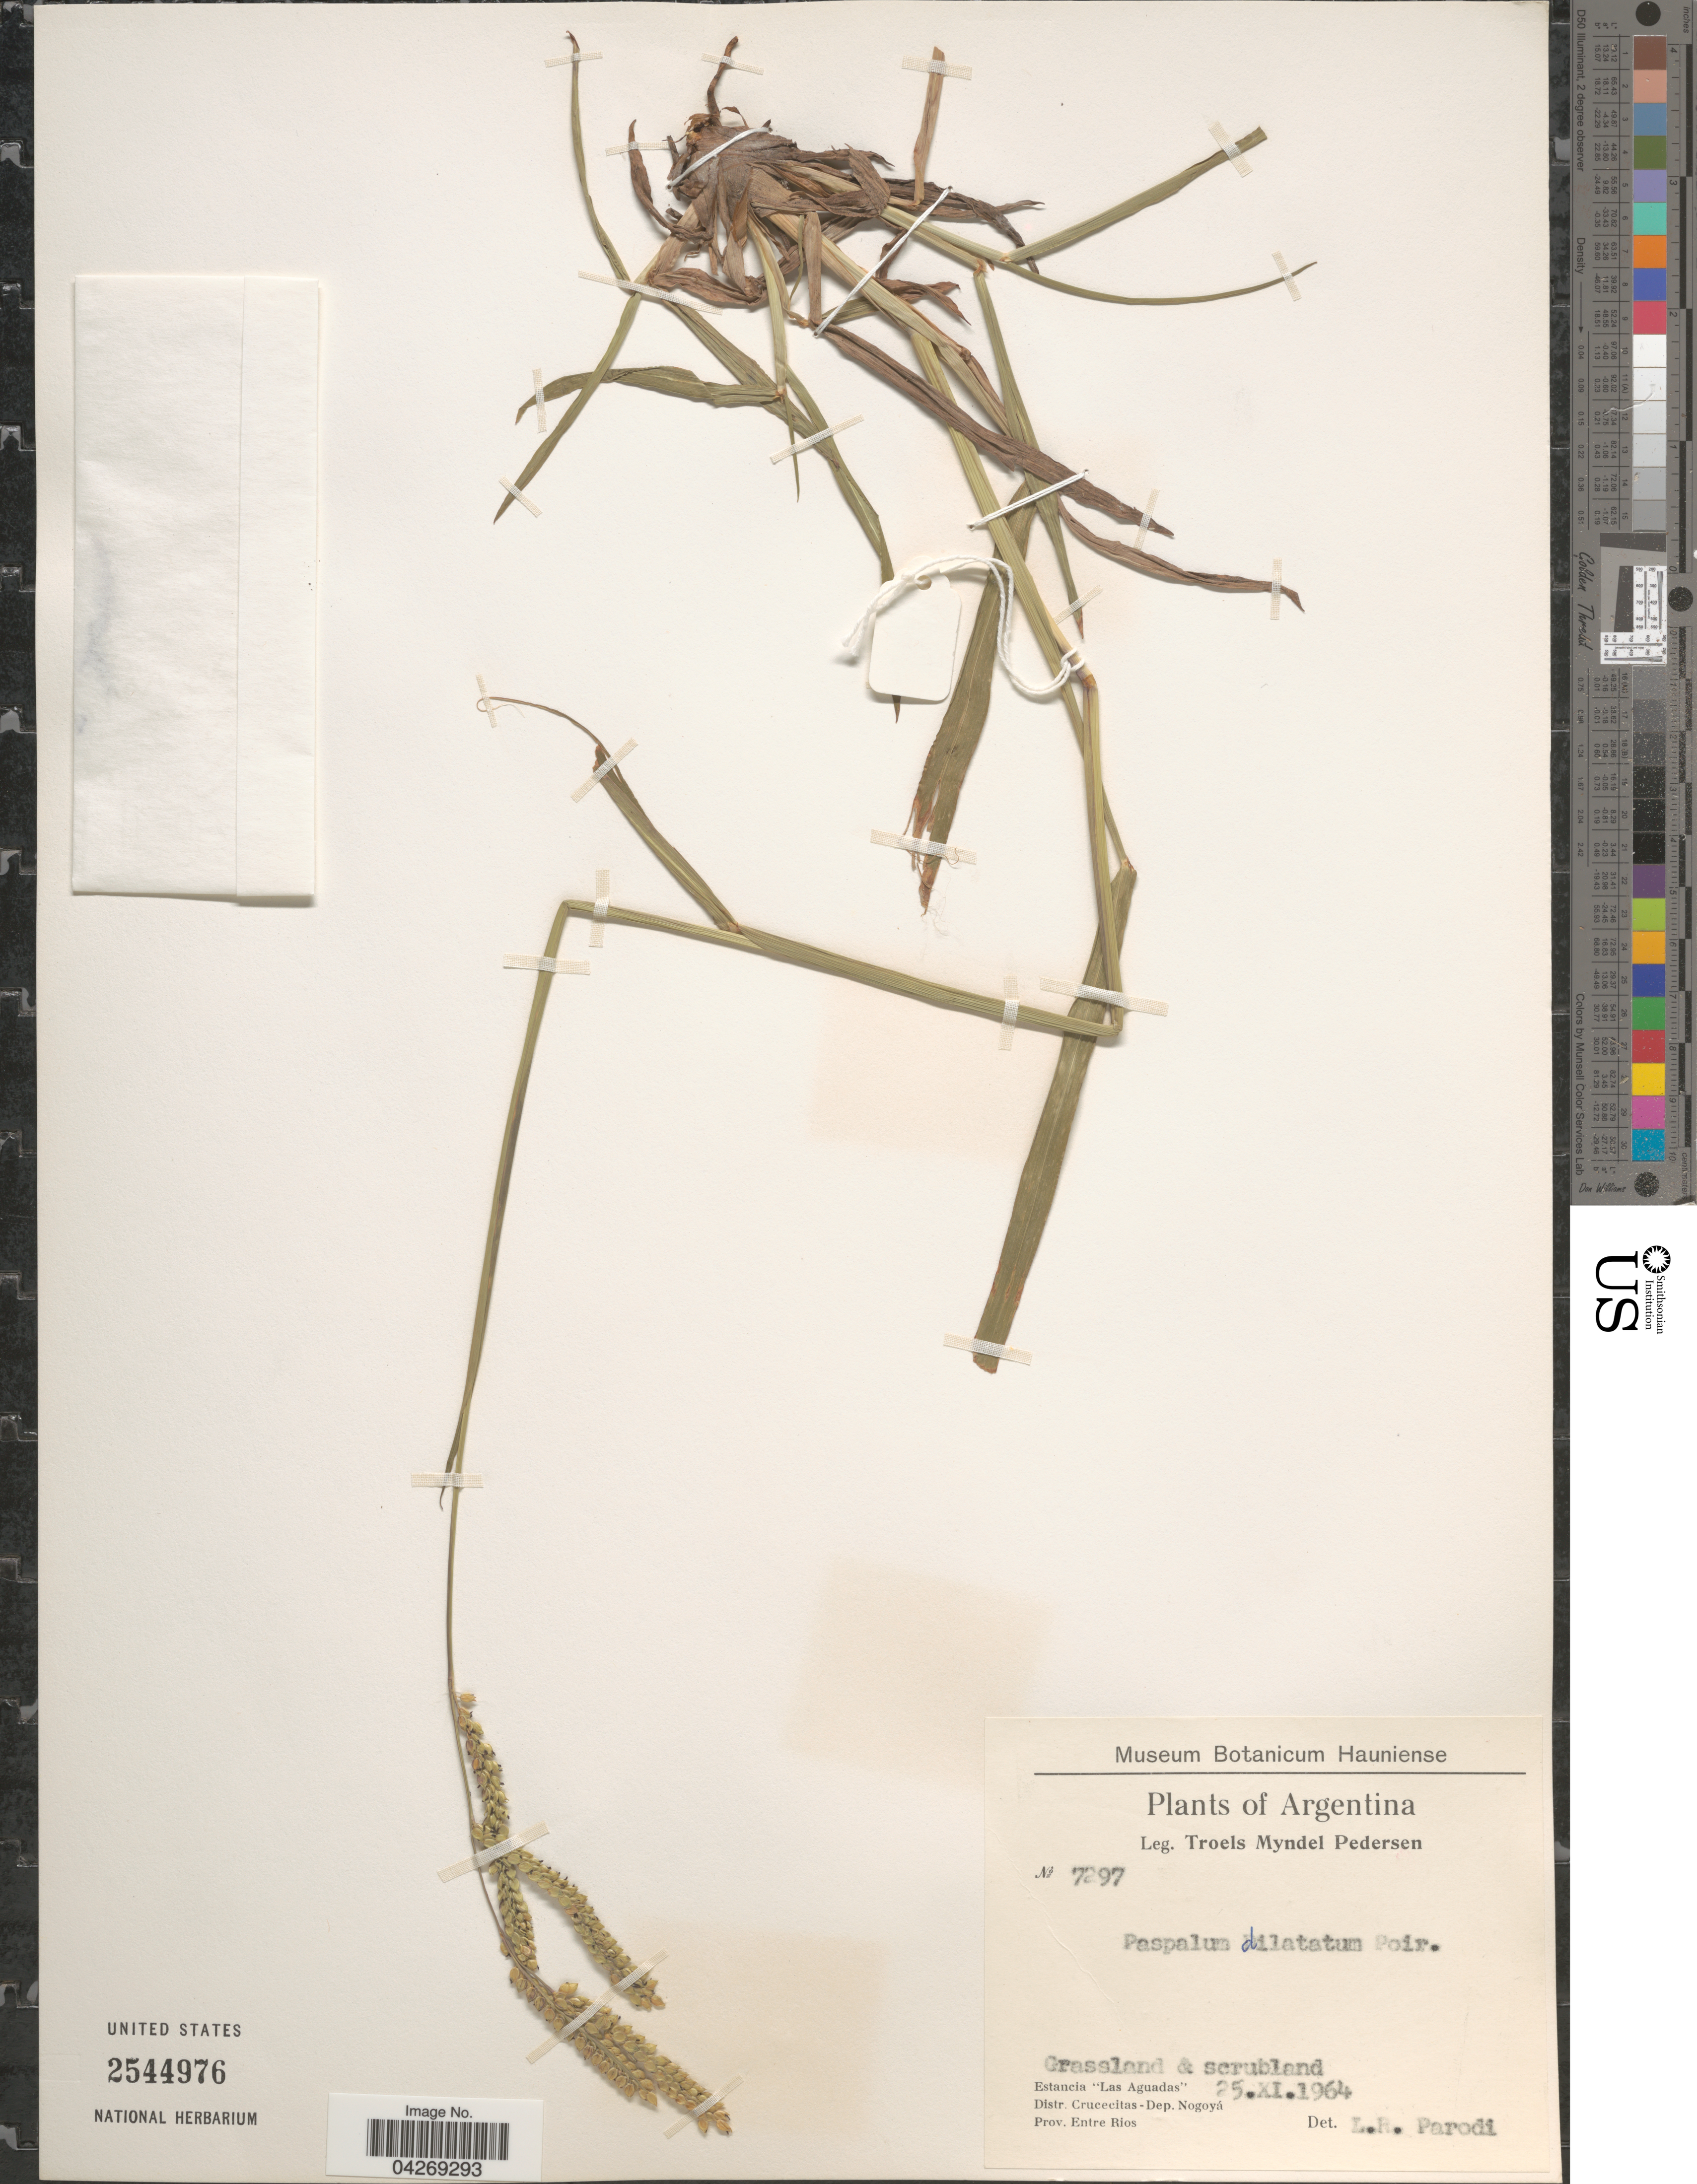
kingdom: Plantae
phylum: Tracheophyta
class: Liliopsida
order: Poales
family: Poaceae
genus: Paspalum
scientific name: Paspalum dilatatum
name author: Poir.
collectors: T. Pederson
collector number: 7297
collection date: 1964-11-25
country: Argentina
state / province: Entre Rios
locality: Estancia "Las Aguadas". Distr. Crucecitas - Dep. Nogoyá.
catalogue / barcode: US 2544976